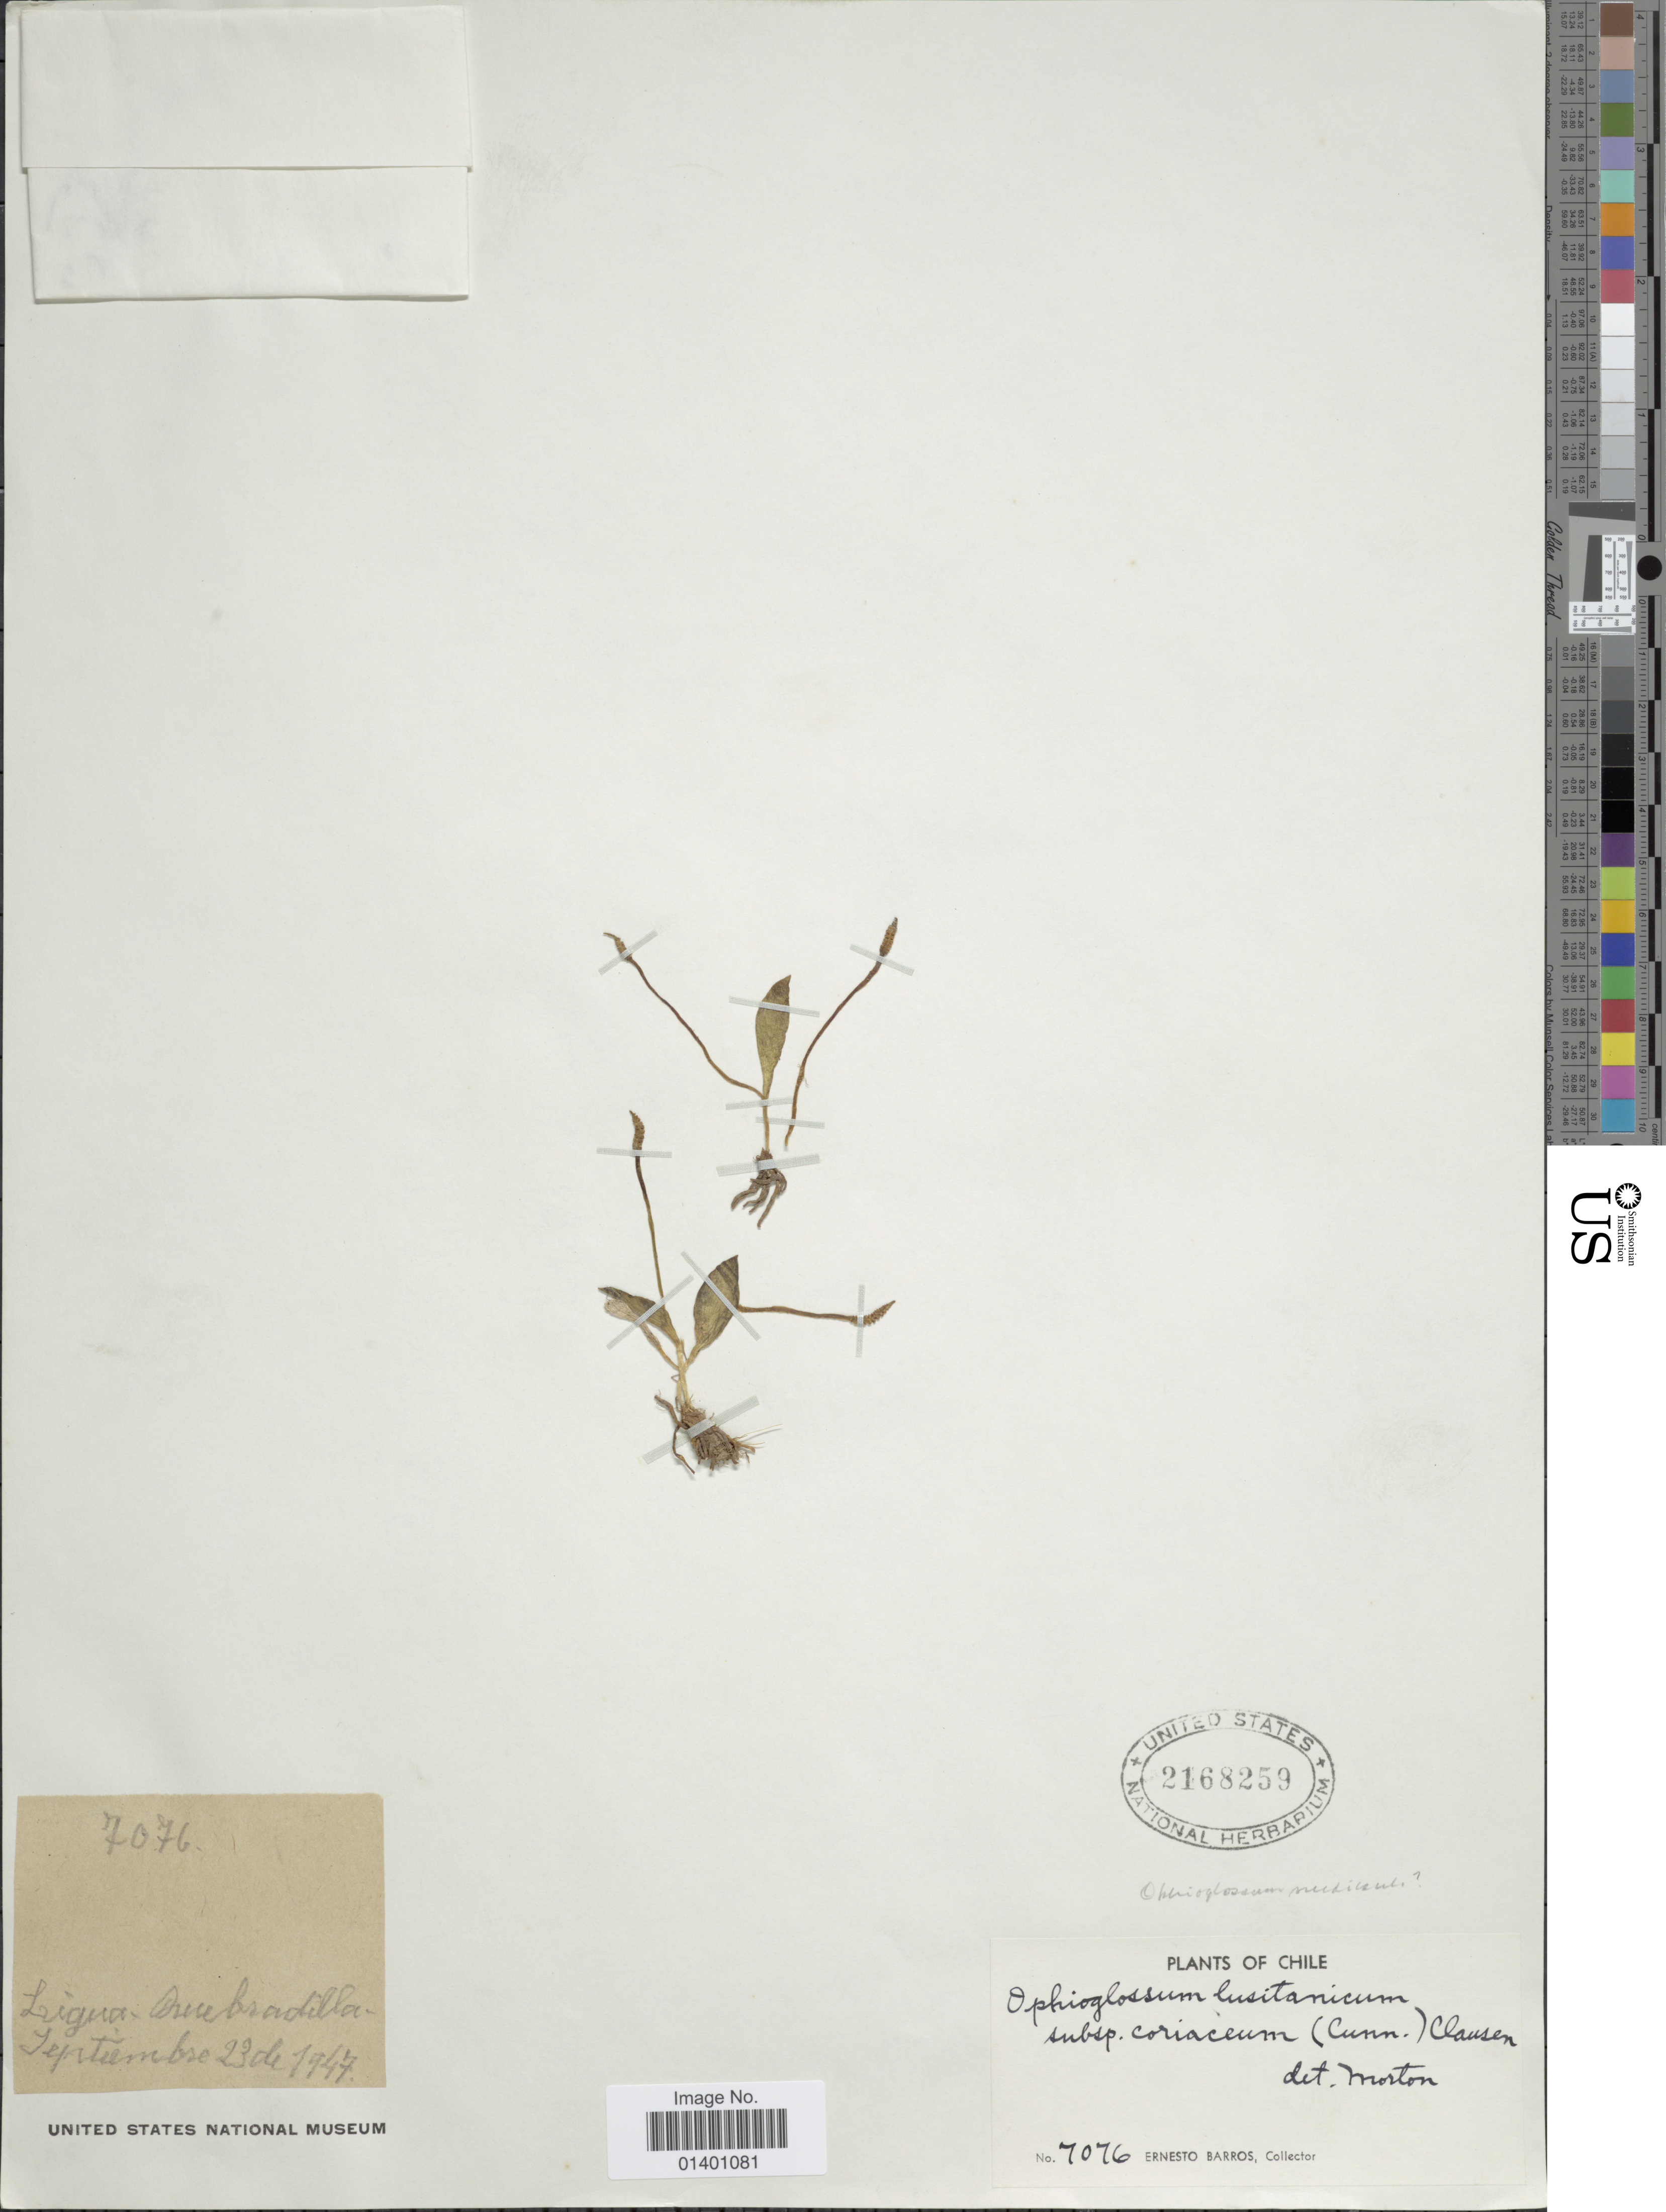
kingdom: Plantae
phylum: Tracheophyta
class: Polypodiopsida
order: Ophioglossales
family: Ophioglossaceae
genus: Ophioglossum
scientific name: Ophioglossum nudicaule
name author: L. f.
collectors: E. Barros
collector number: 7076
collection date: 1947-09-23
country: Chile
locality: Ligua, Quebradilla.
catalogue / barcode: US 2168259